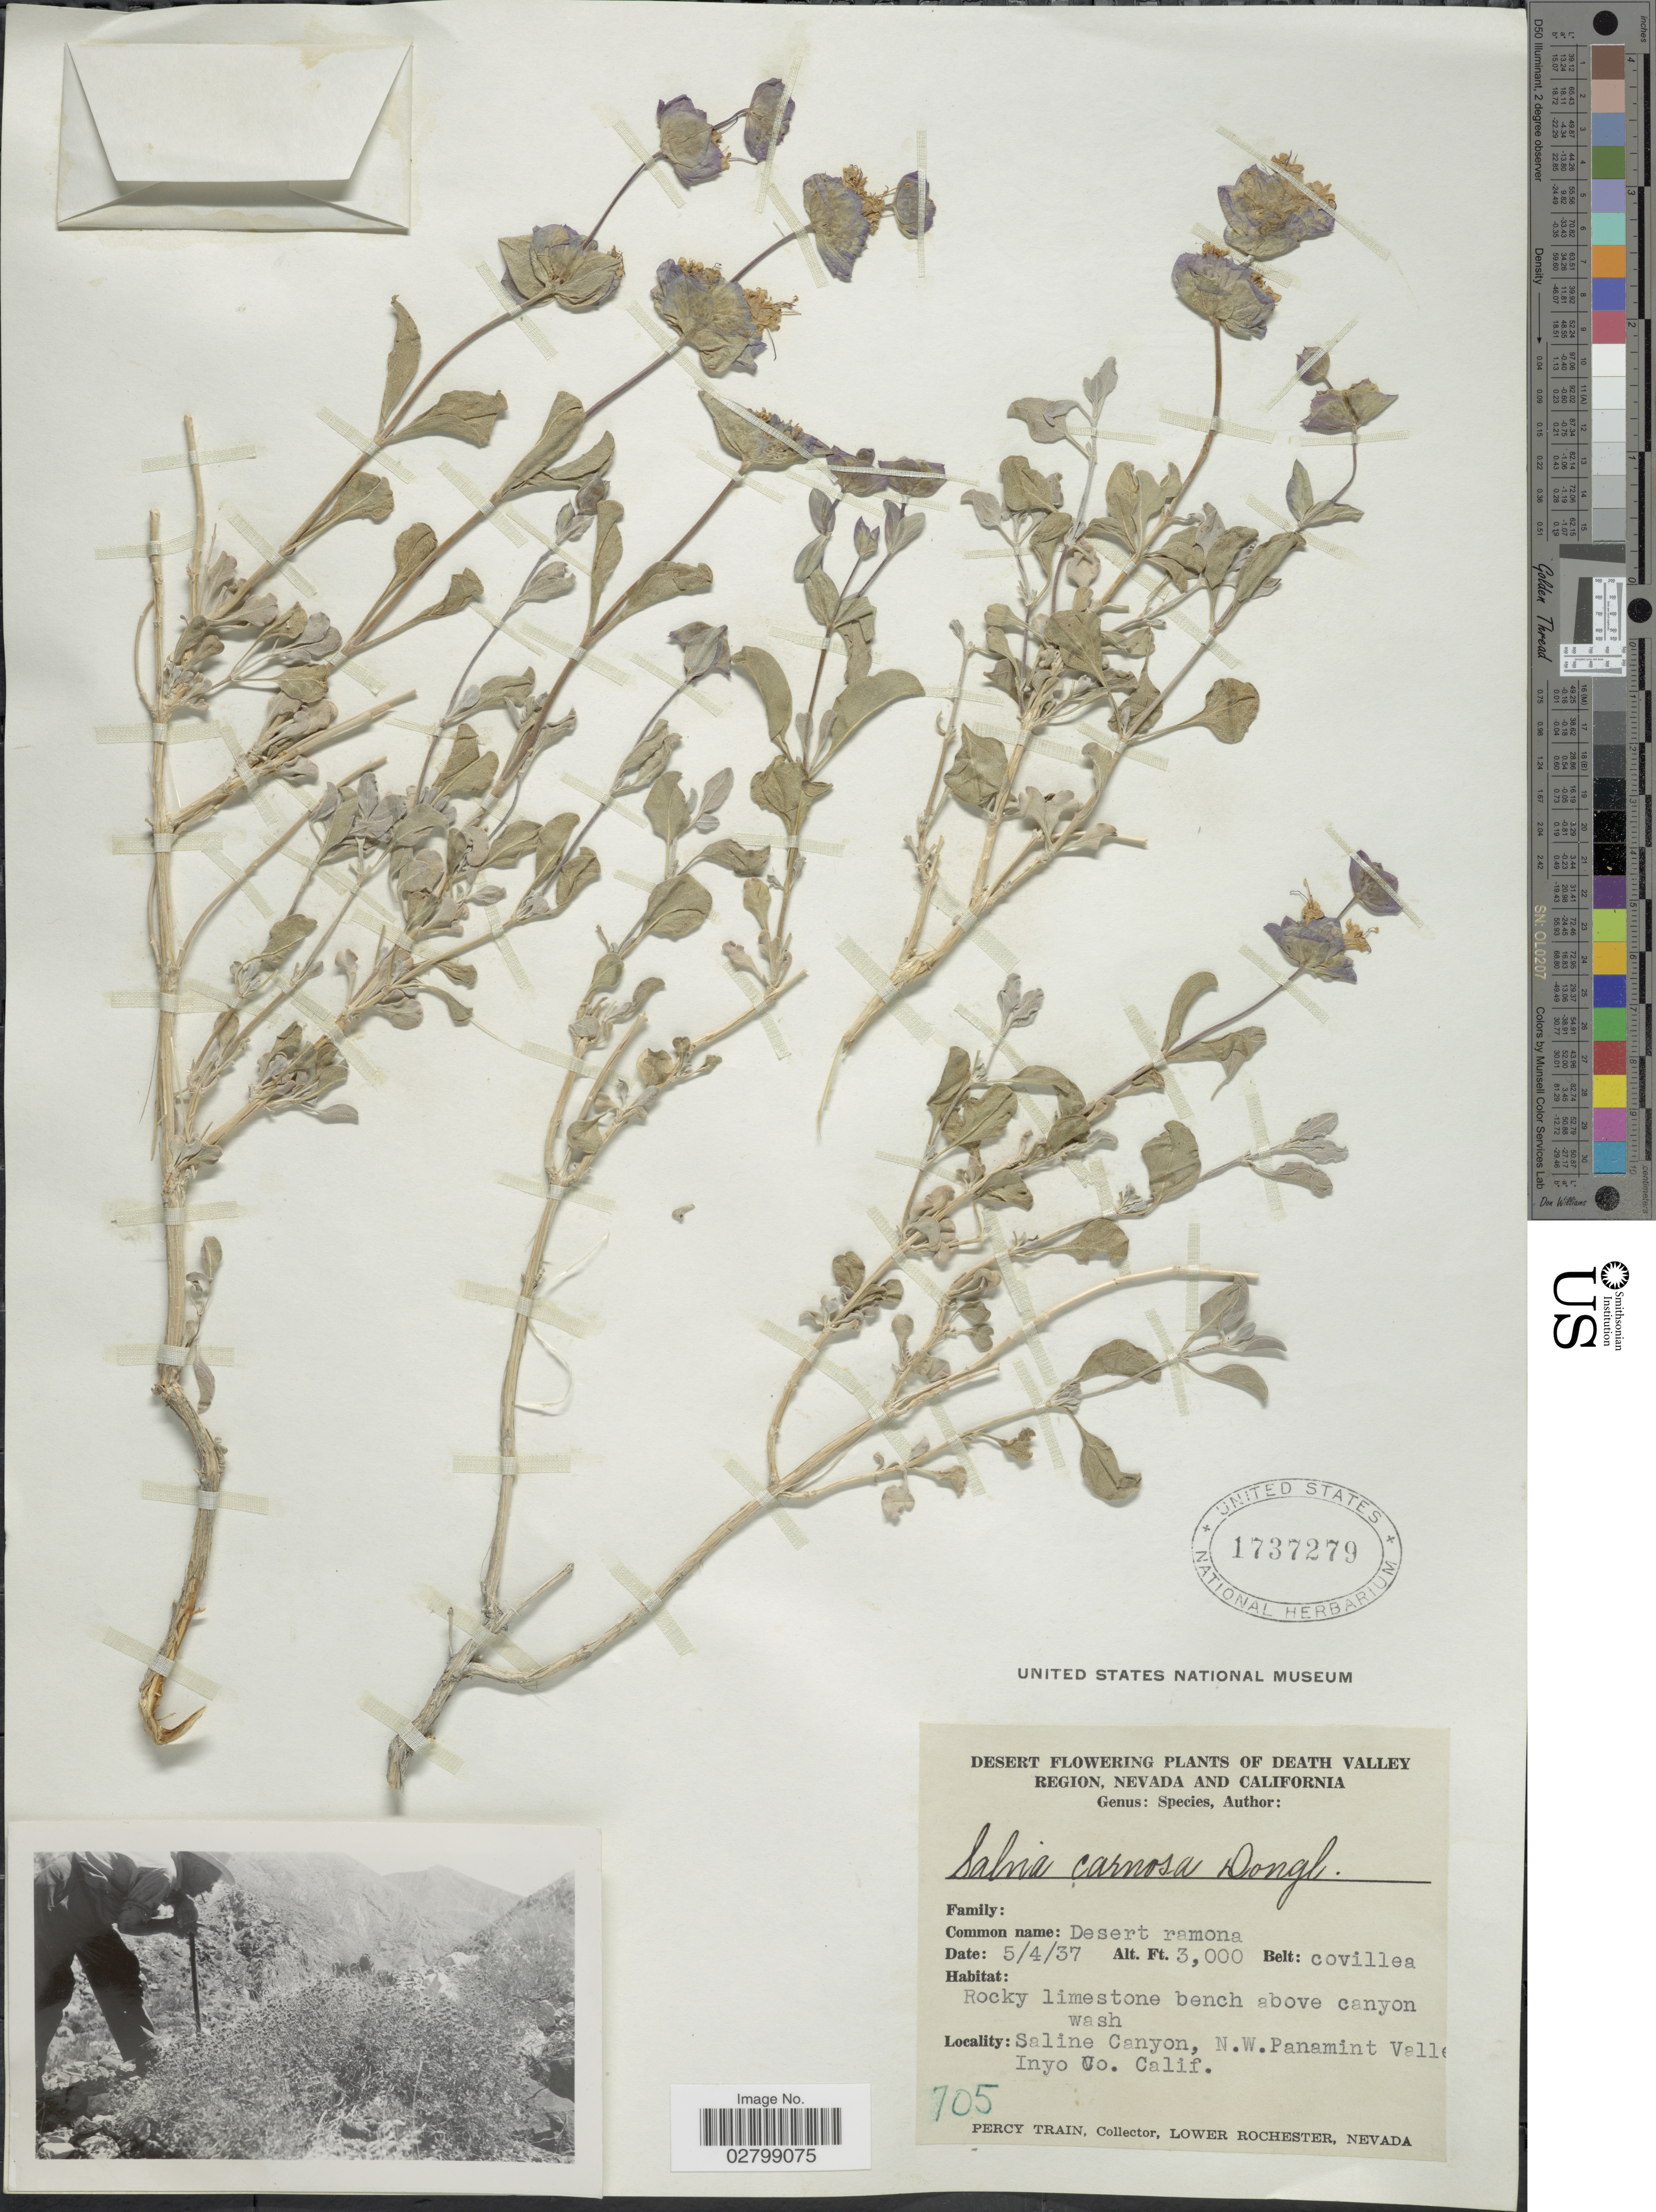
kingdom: Plantae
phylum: Tracheophyta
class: Magnoliopsida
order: Lamiales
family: Lamiaceae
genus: Salvia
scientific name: Salvia carnosa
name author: Douglas ex Greene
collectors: P. Train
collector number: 705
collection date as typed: Transcribed d/m/y: 4/5/37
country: United States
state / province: California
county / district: Inyo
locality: Death Valley. Saline Canyon, N.W. Panamint Valley, Inyo Co.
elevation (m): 914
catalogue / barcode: US 1737279